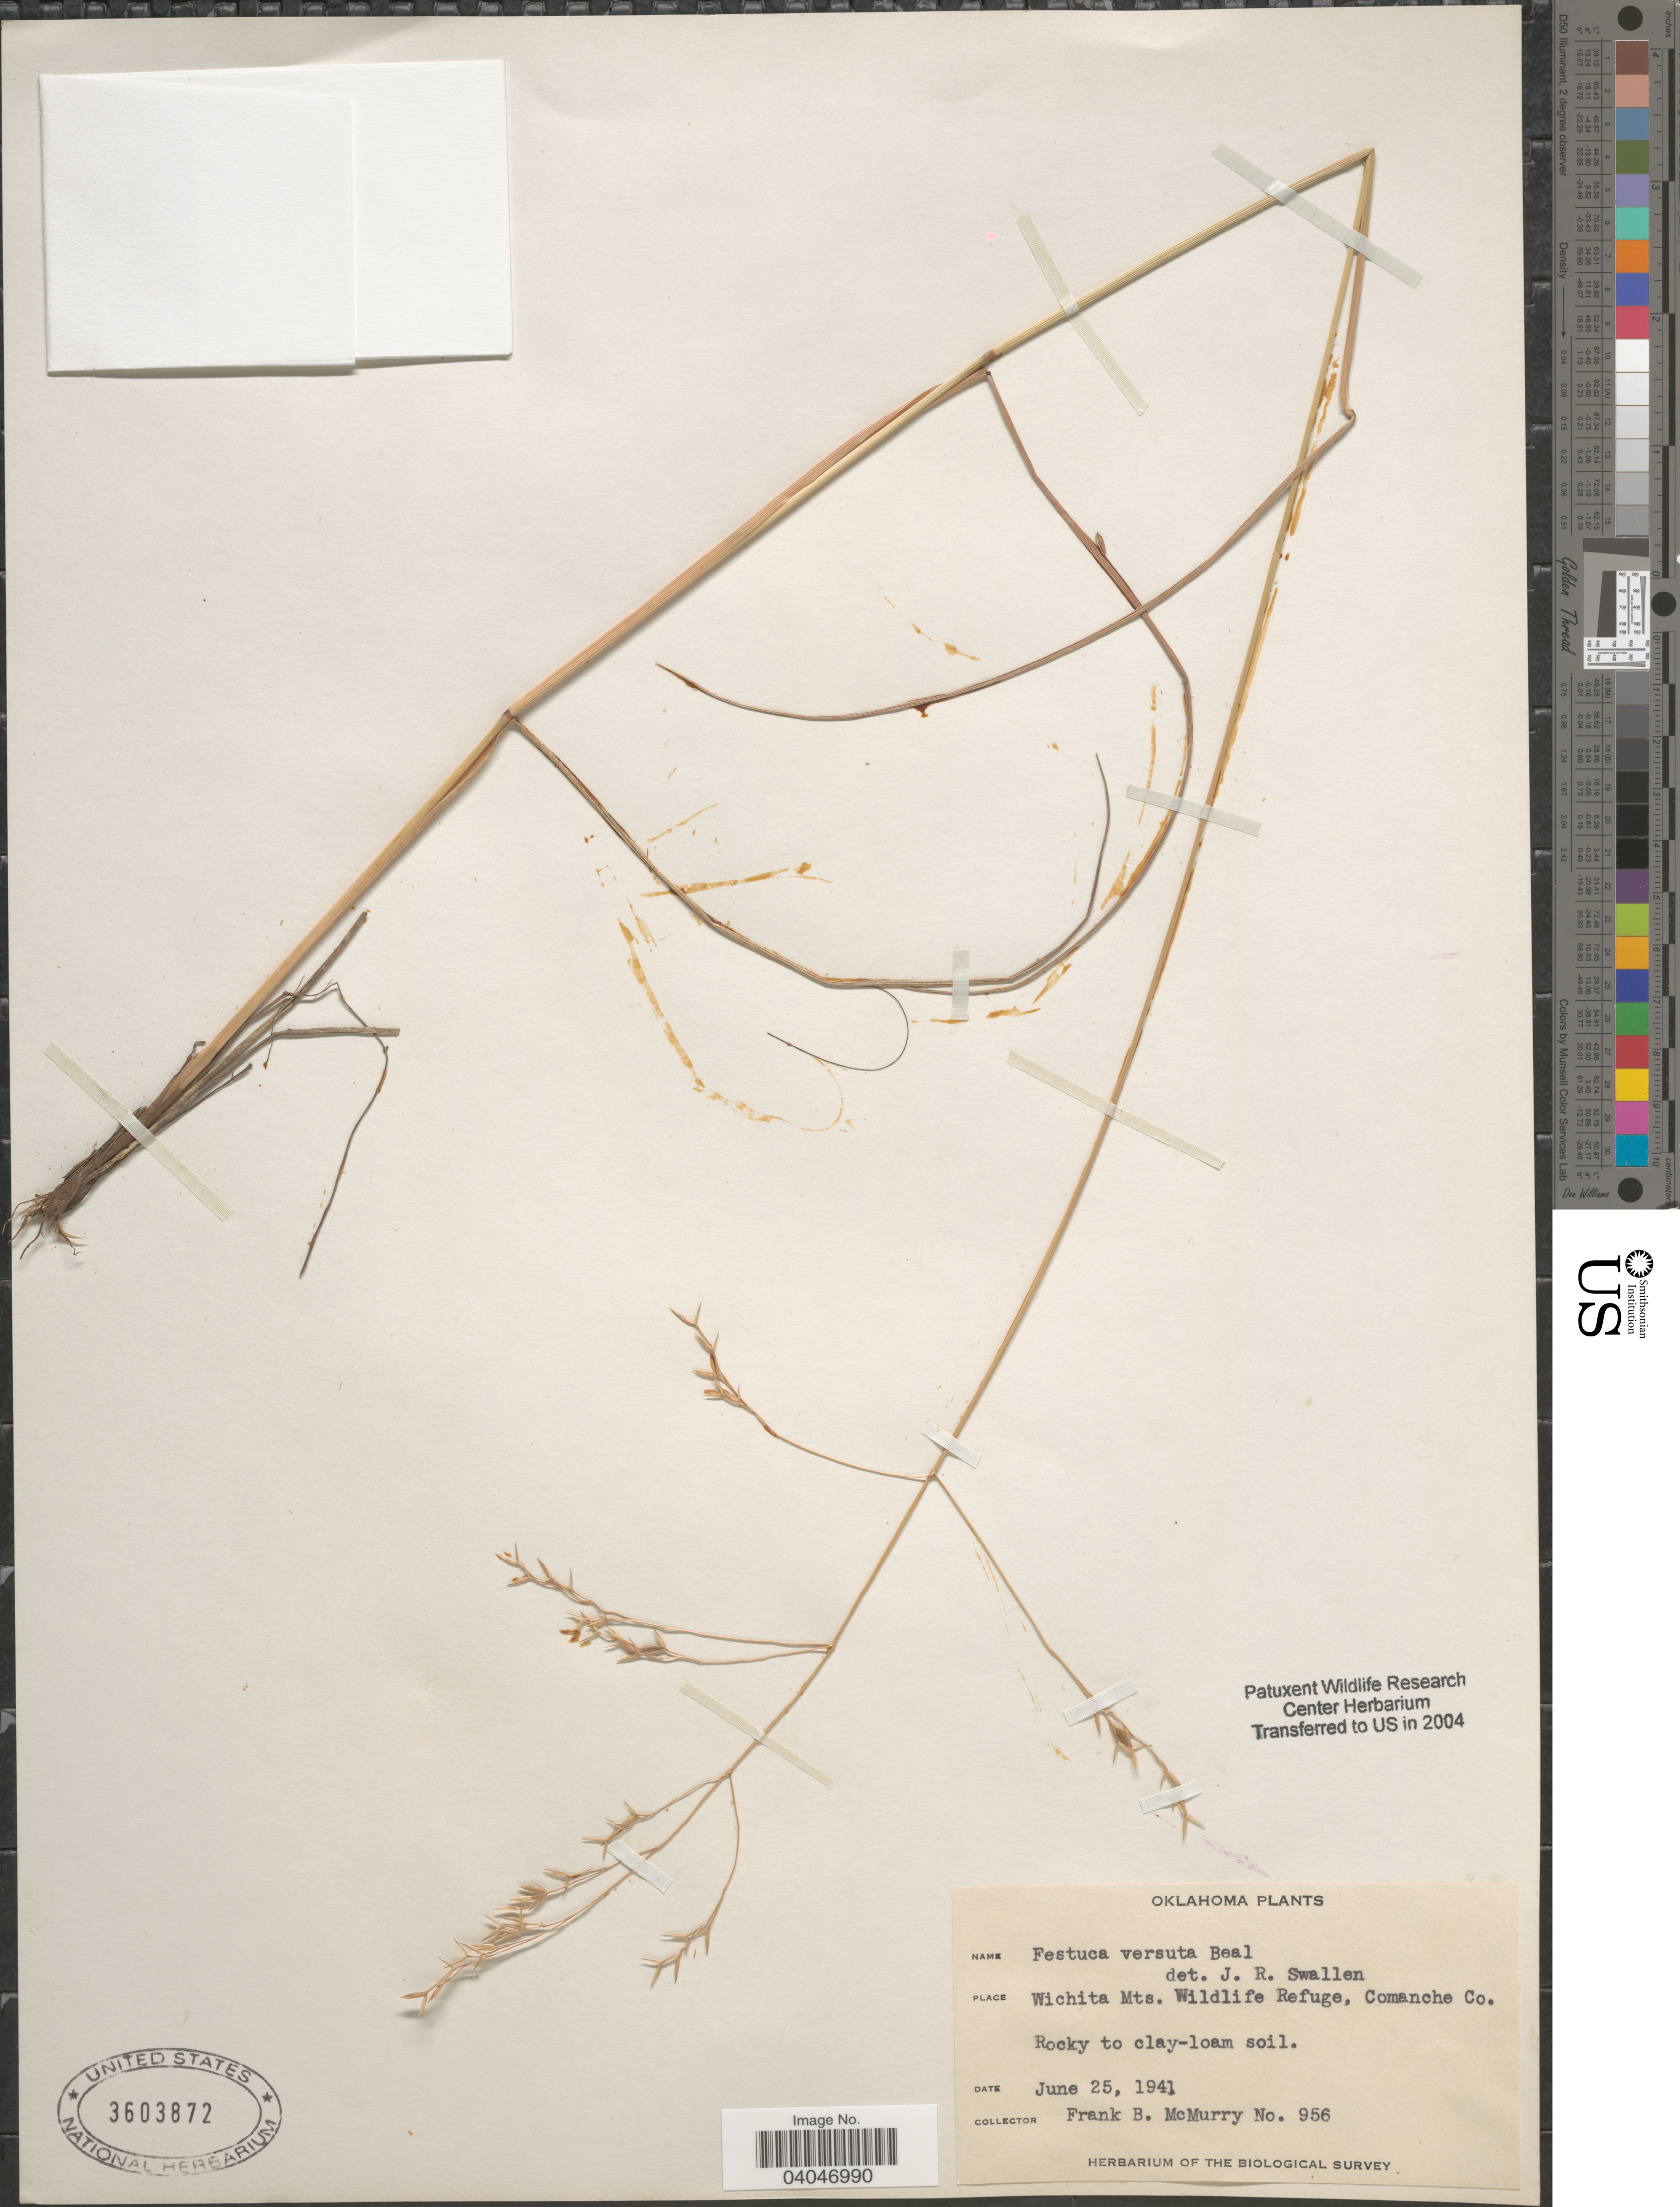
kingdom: Plantae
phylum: Tracheophyta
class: Liliopsida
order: Poales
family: Poaceae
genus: Festuca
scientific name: Festuca versuta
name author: W.J. Beal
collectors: F. B. McMurry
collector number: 956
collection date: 1941-06-25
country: United States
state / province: Oklahoma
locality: Wichita Mts. Wildlife Refuge, Comanche Co.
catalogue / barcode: US 3603872